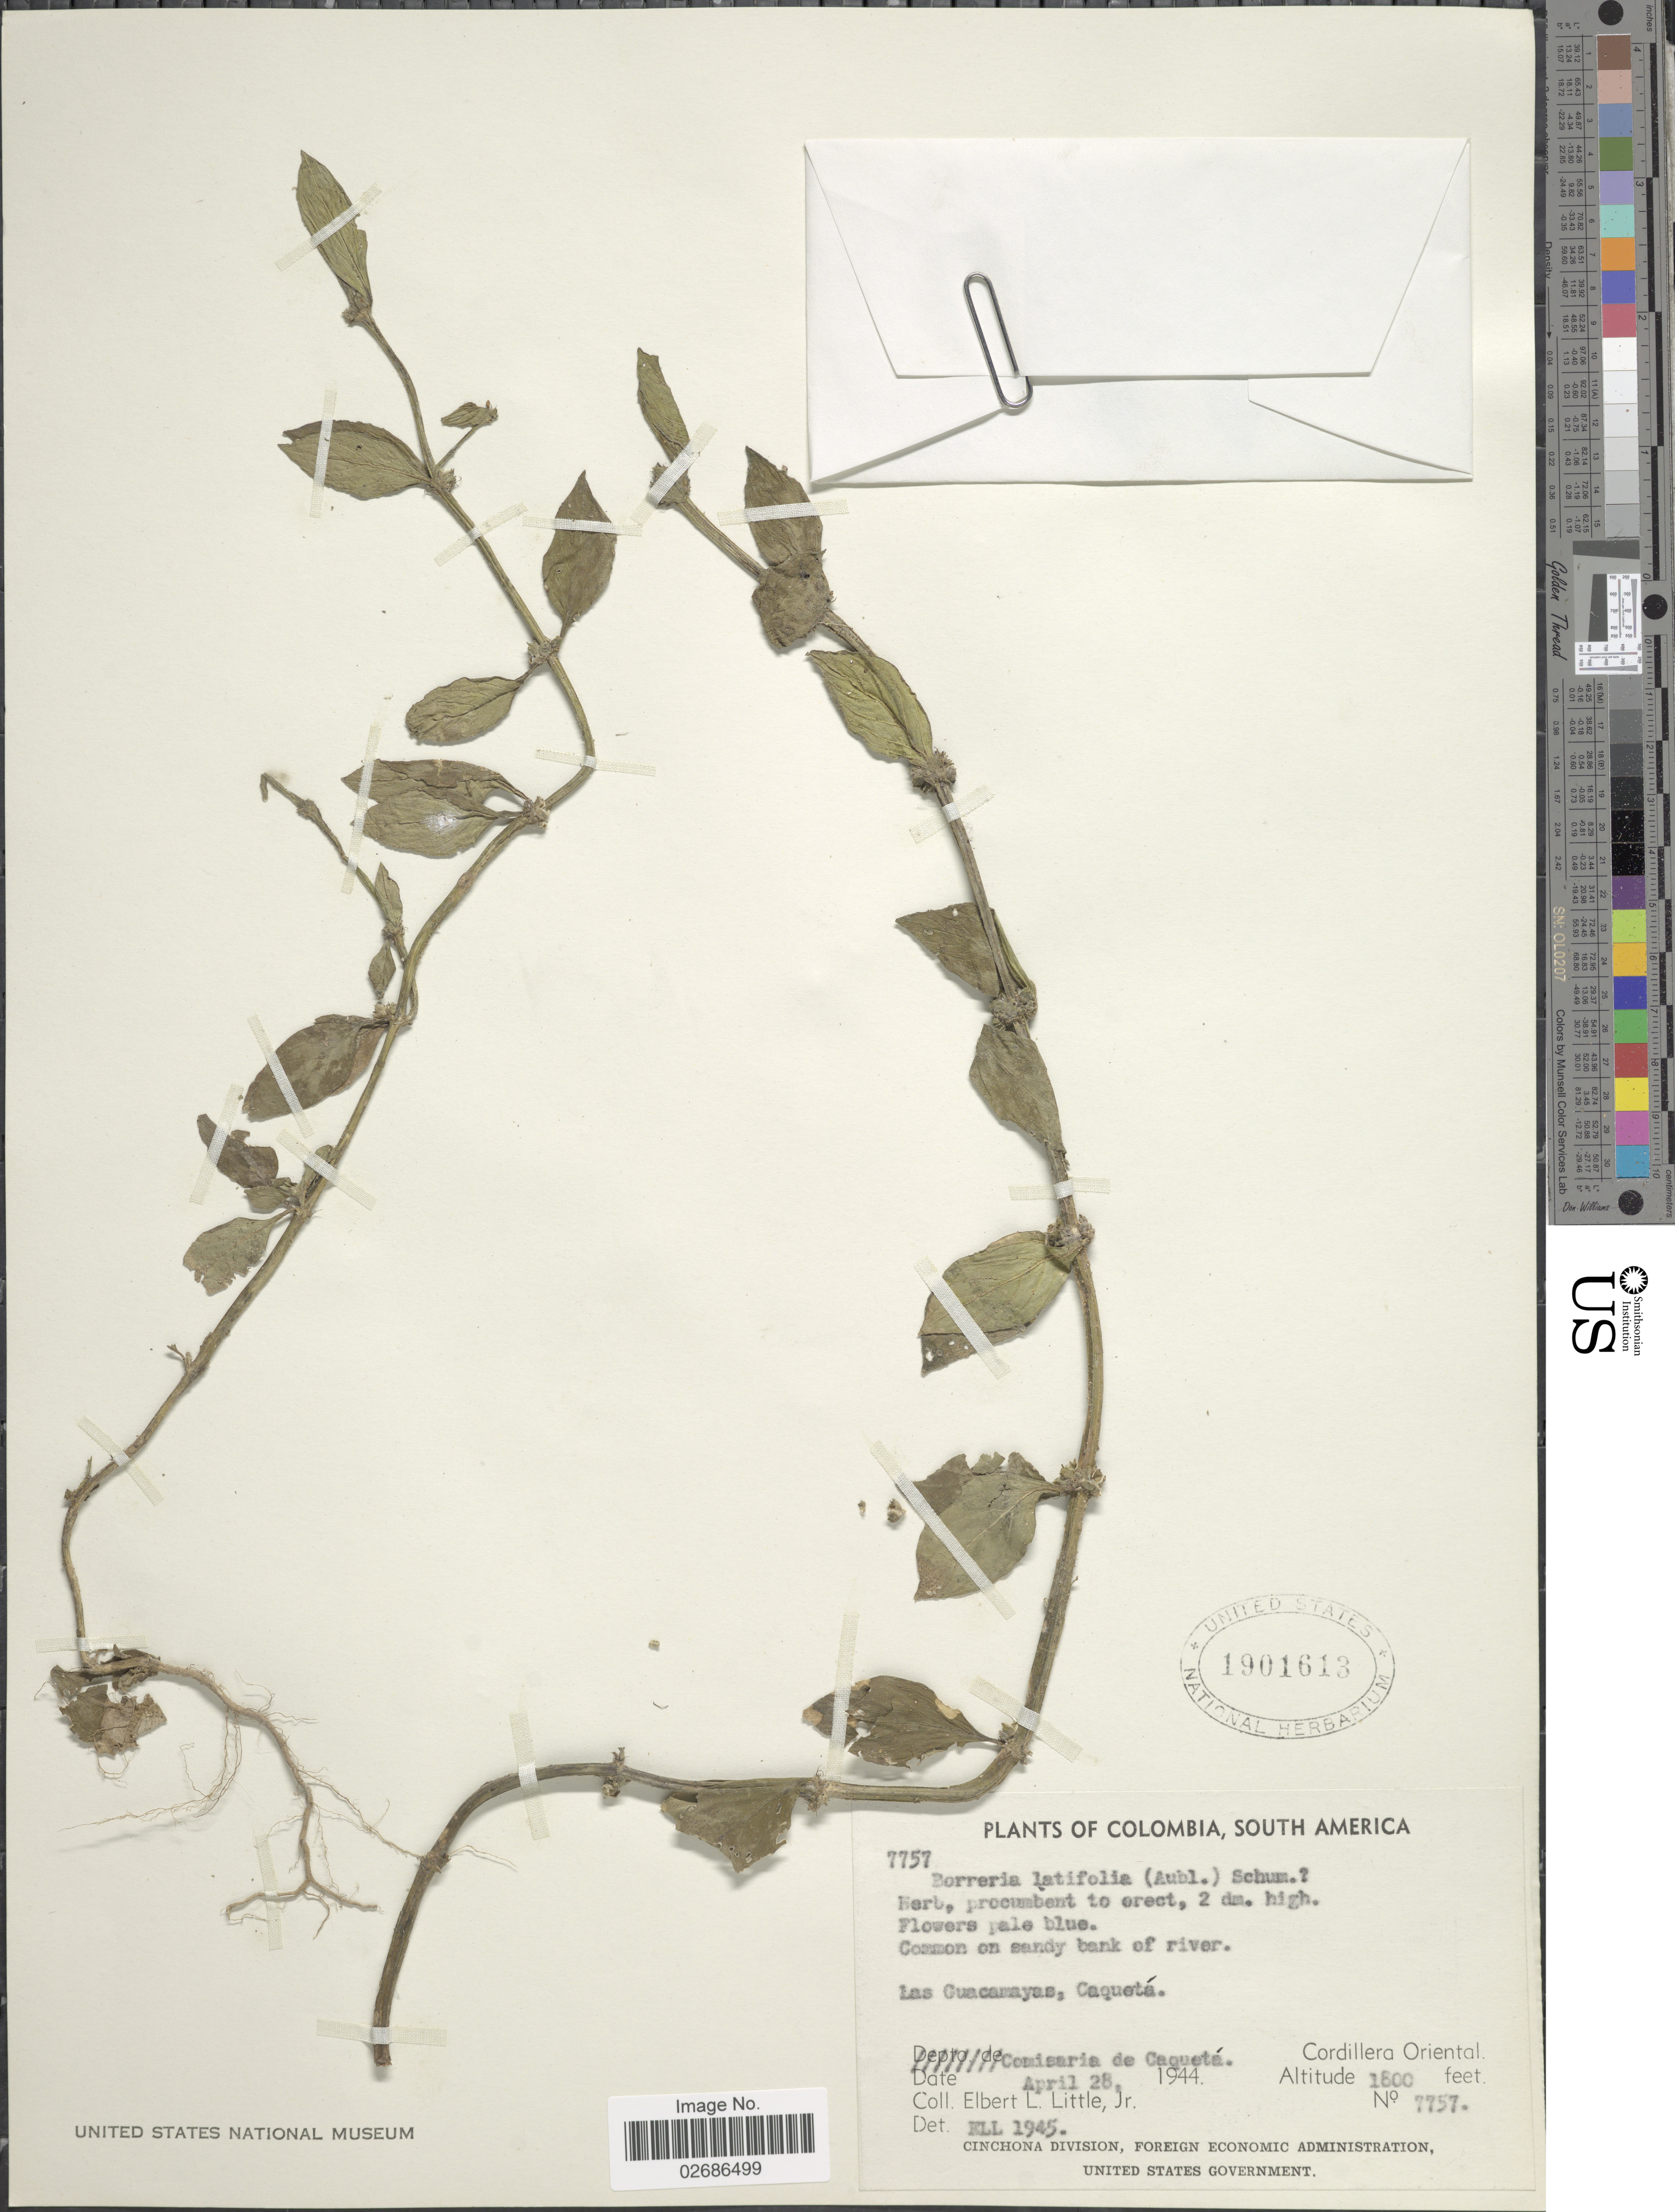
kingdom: Plantae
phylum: Tracheophyta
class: Magnoliopsida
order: Gentianales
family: Rubiaceae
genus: Borreria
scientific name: Borreria latifolia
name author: (Aubl.) K. Schum.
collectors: E. L. Little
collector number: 7757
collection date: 1944-04-28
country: Colombia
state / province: Caquetá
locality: Las Guacamayas: Caqueta, Comisaria de Caqueta, Cordillera Oriental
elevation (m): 549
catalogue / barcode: US 1901613